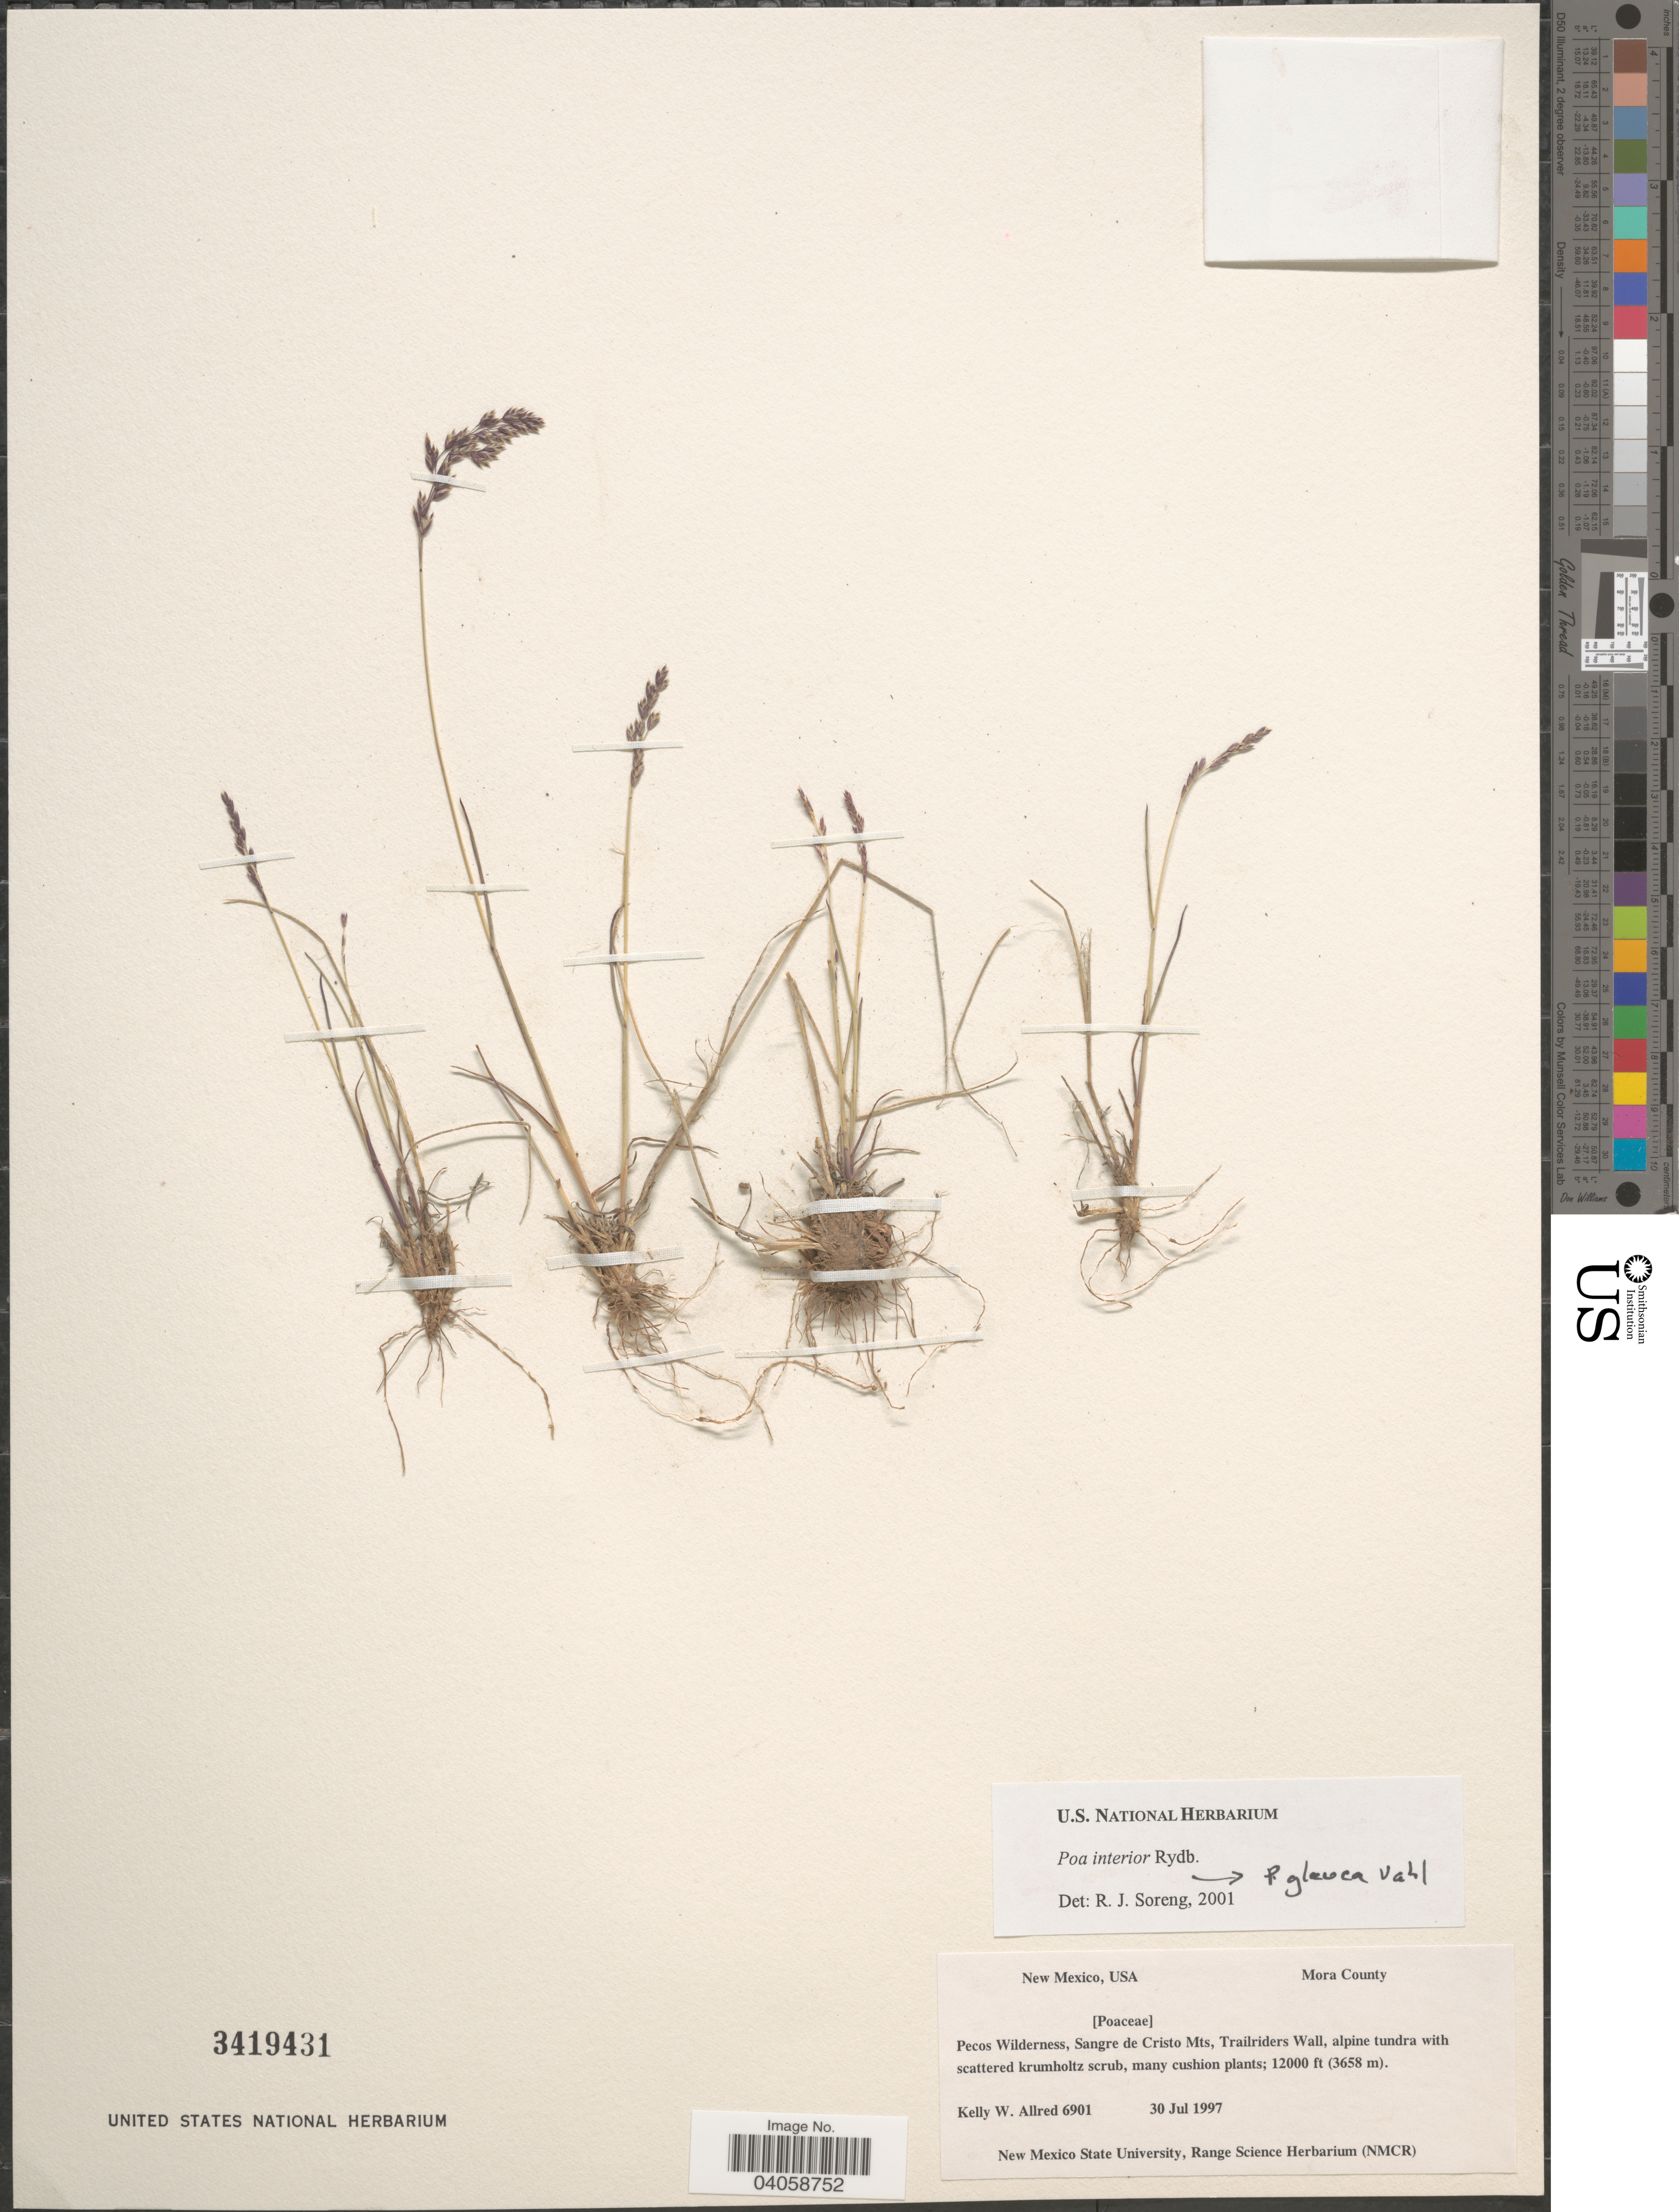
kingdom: Plantae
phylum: Tracheophyta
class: Liliopsida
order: Poales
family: Poaceae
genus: Poa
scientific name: Poa glauca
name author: Vahl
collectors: K. Allred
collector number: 6901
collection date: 1997-07-30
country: United States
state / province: New Mexico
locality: Mora County. Pecos Wilderness, Sangre de Cristo Mts, Trailriders Wall.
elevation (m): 3658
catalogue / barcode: US 3419431